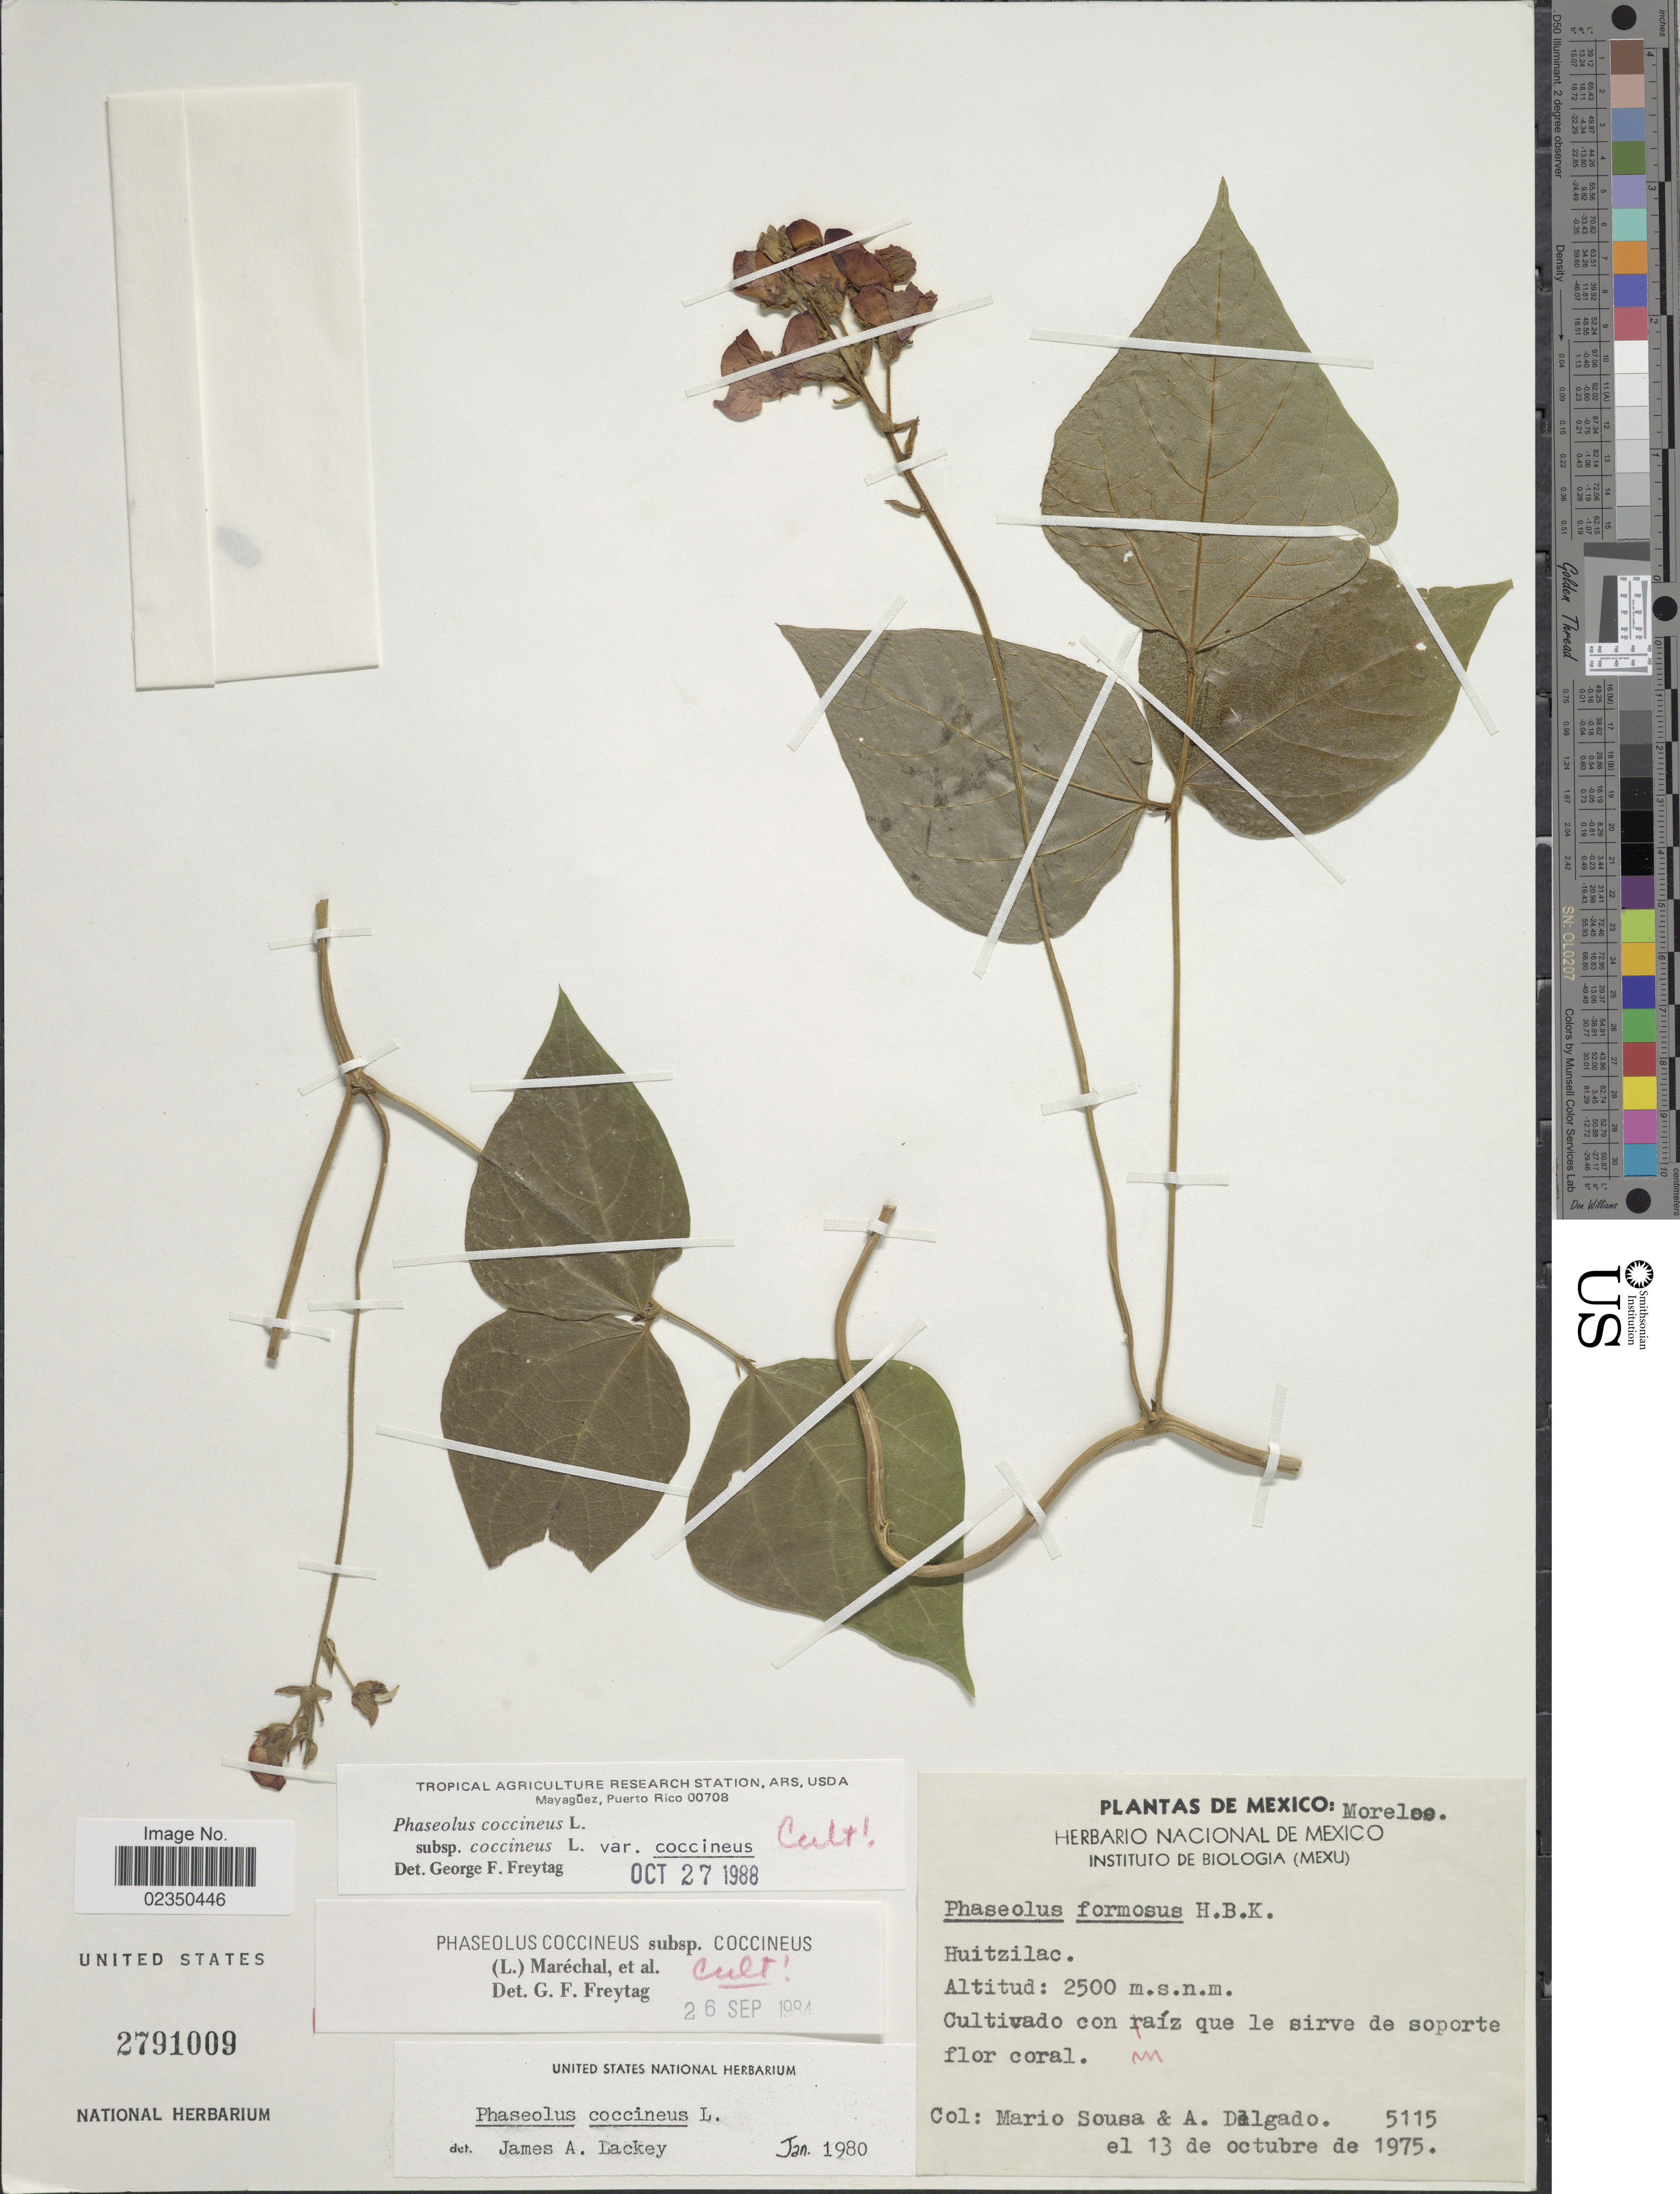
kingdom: Plantae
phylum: Tracheophyta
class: Magnoliopsida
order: Fabales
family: Fabaceae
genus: Phaseolus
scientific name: Phaseolus coccineus var. coccineus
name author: L.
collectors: M. Sousa S. & A. A. Delgado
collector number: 5115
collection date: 1975-10-13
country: Mexico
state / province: Morelos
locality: Huitzilac., cultivado con maiz que le sirve de soporte flor coral.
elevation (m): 2500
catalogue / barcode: US 2791009